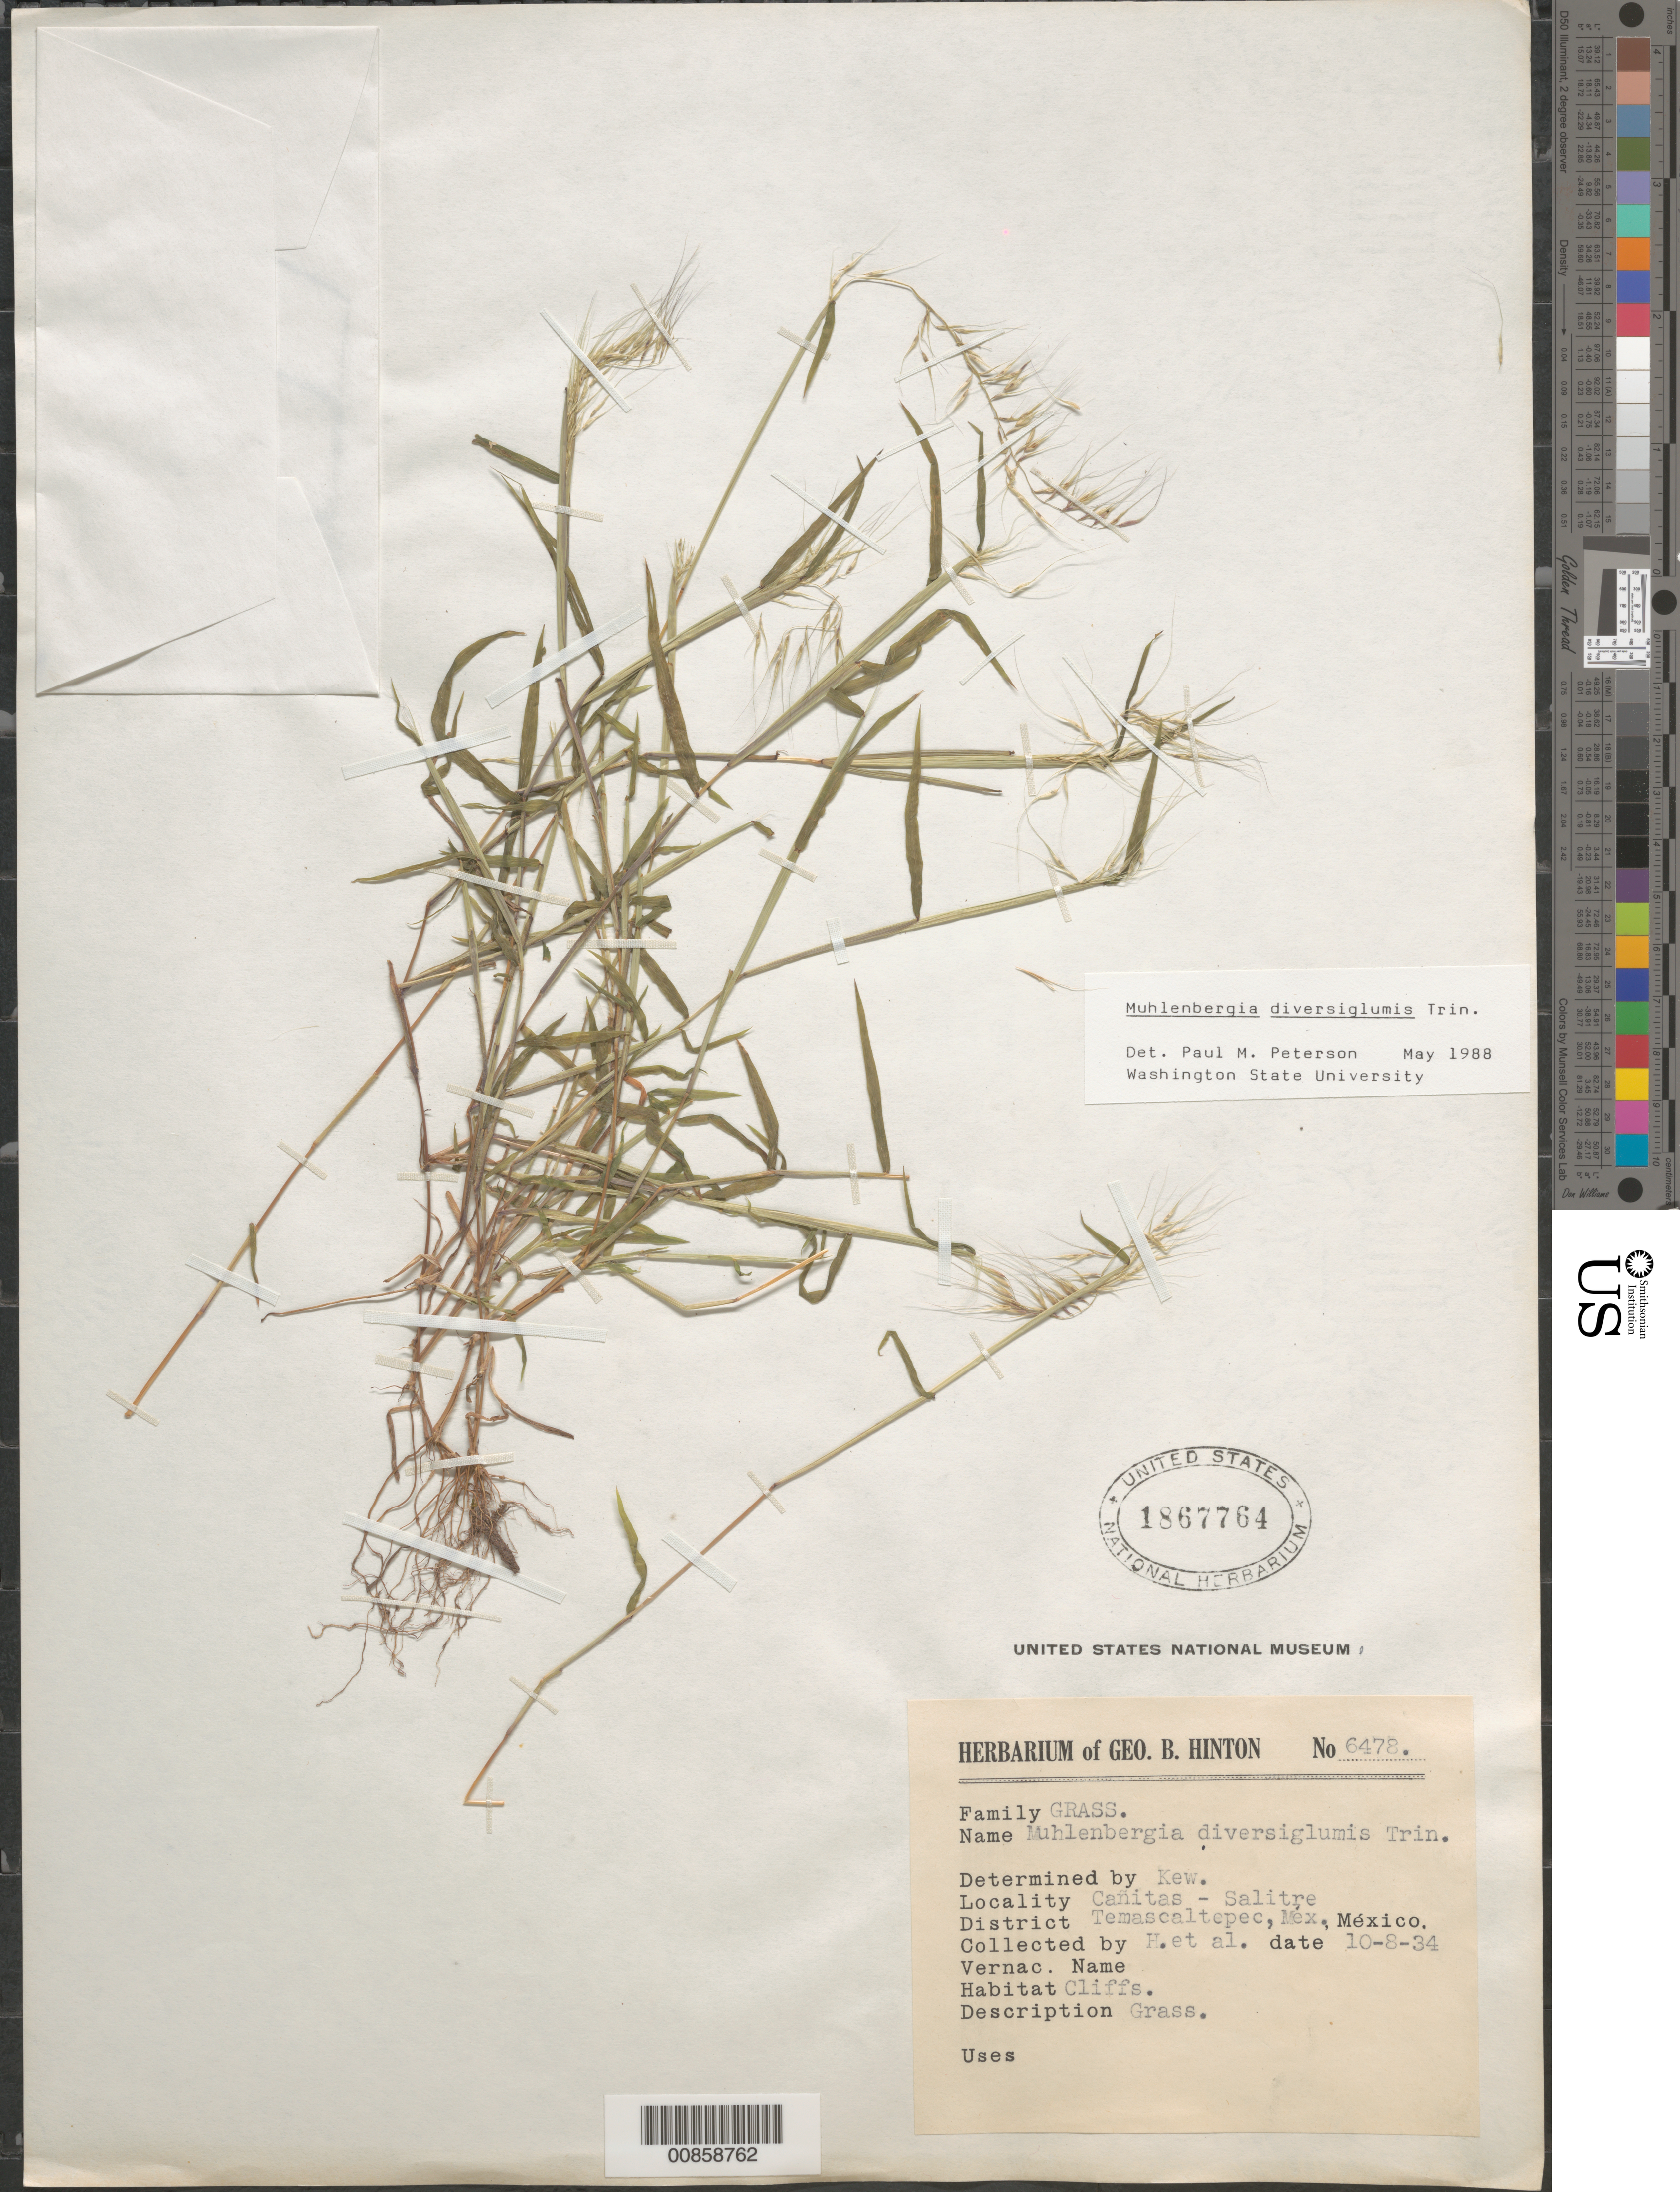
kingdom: Plantae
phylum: Tracheophyta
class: Liliopsida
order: Poales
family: Poaceae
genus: Muhlenbergia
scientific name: Muhlenbergia diversiglumis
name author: Trin.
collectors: G. B. Hinton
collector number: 6478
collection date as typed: Transcribed d/m/y: 10/8/34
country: Mexico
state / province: México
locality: Cañitas - Salitre. District Temascaltepec.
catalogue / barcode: US 1867764